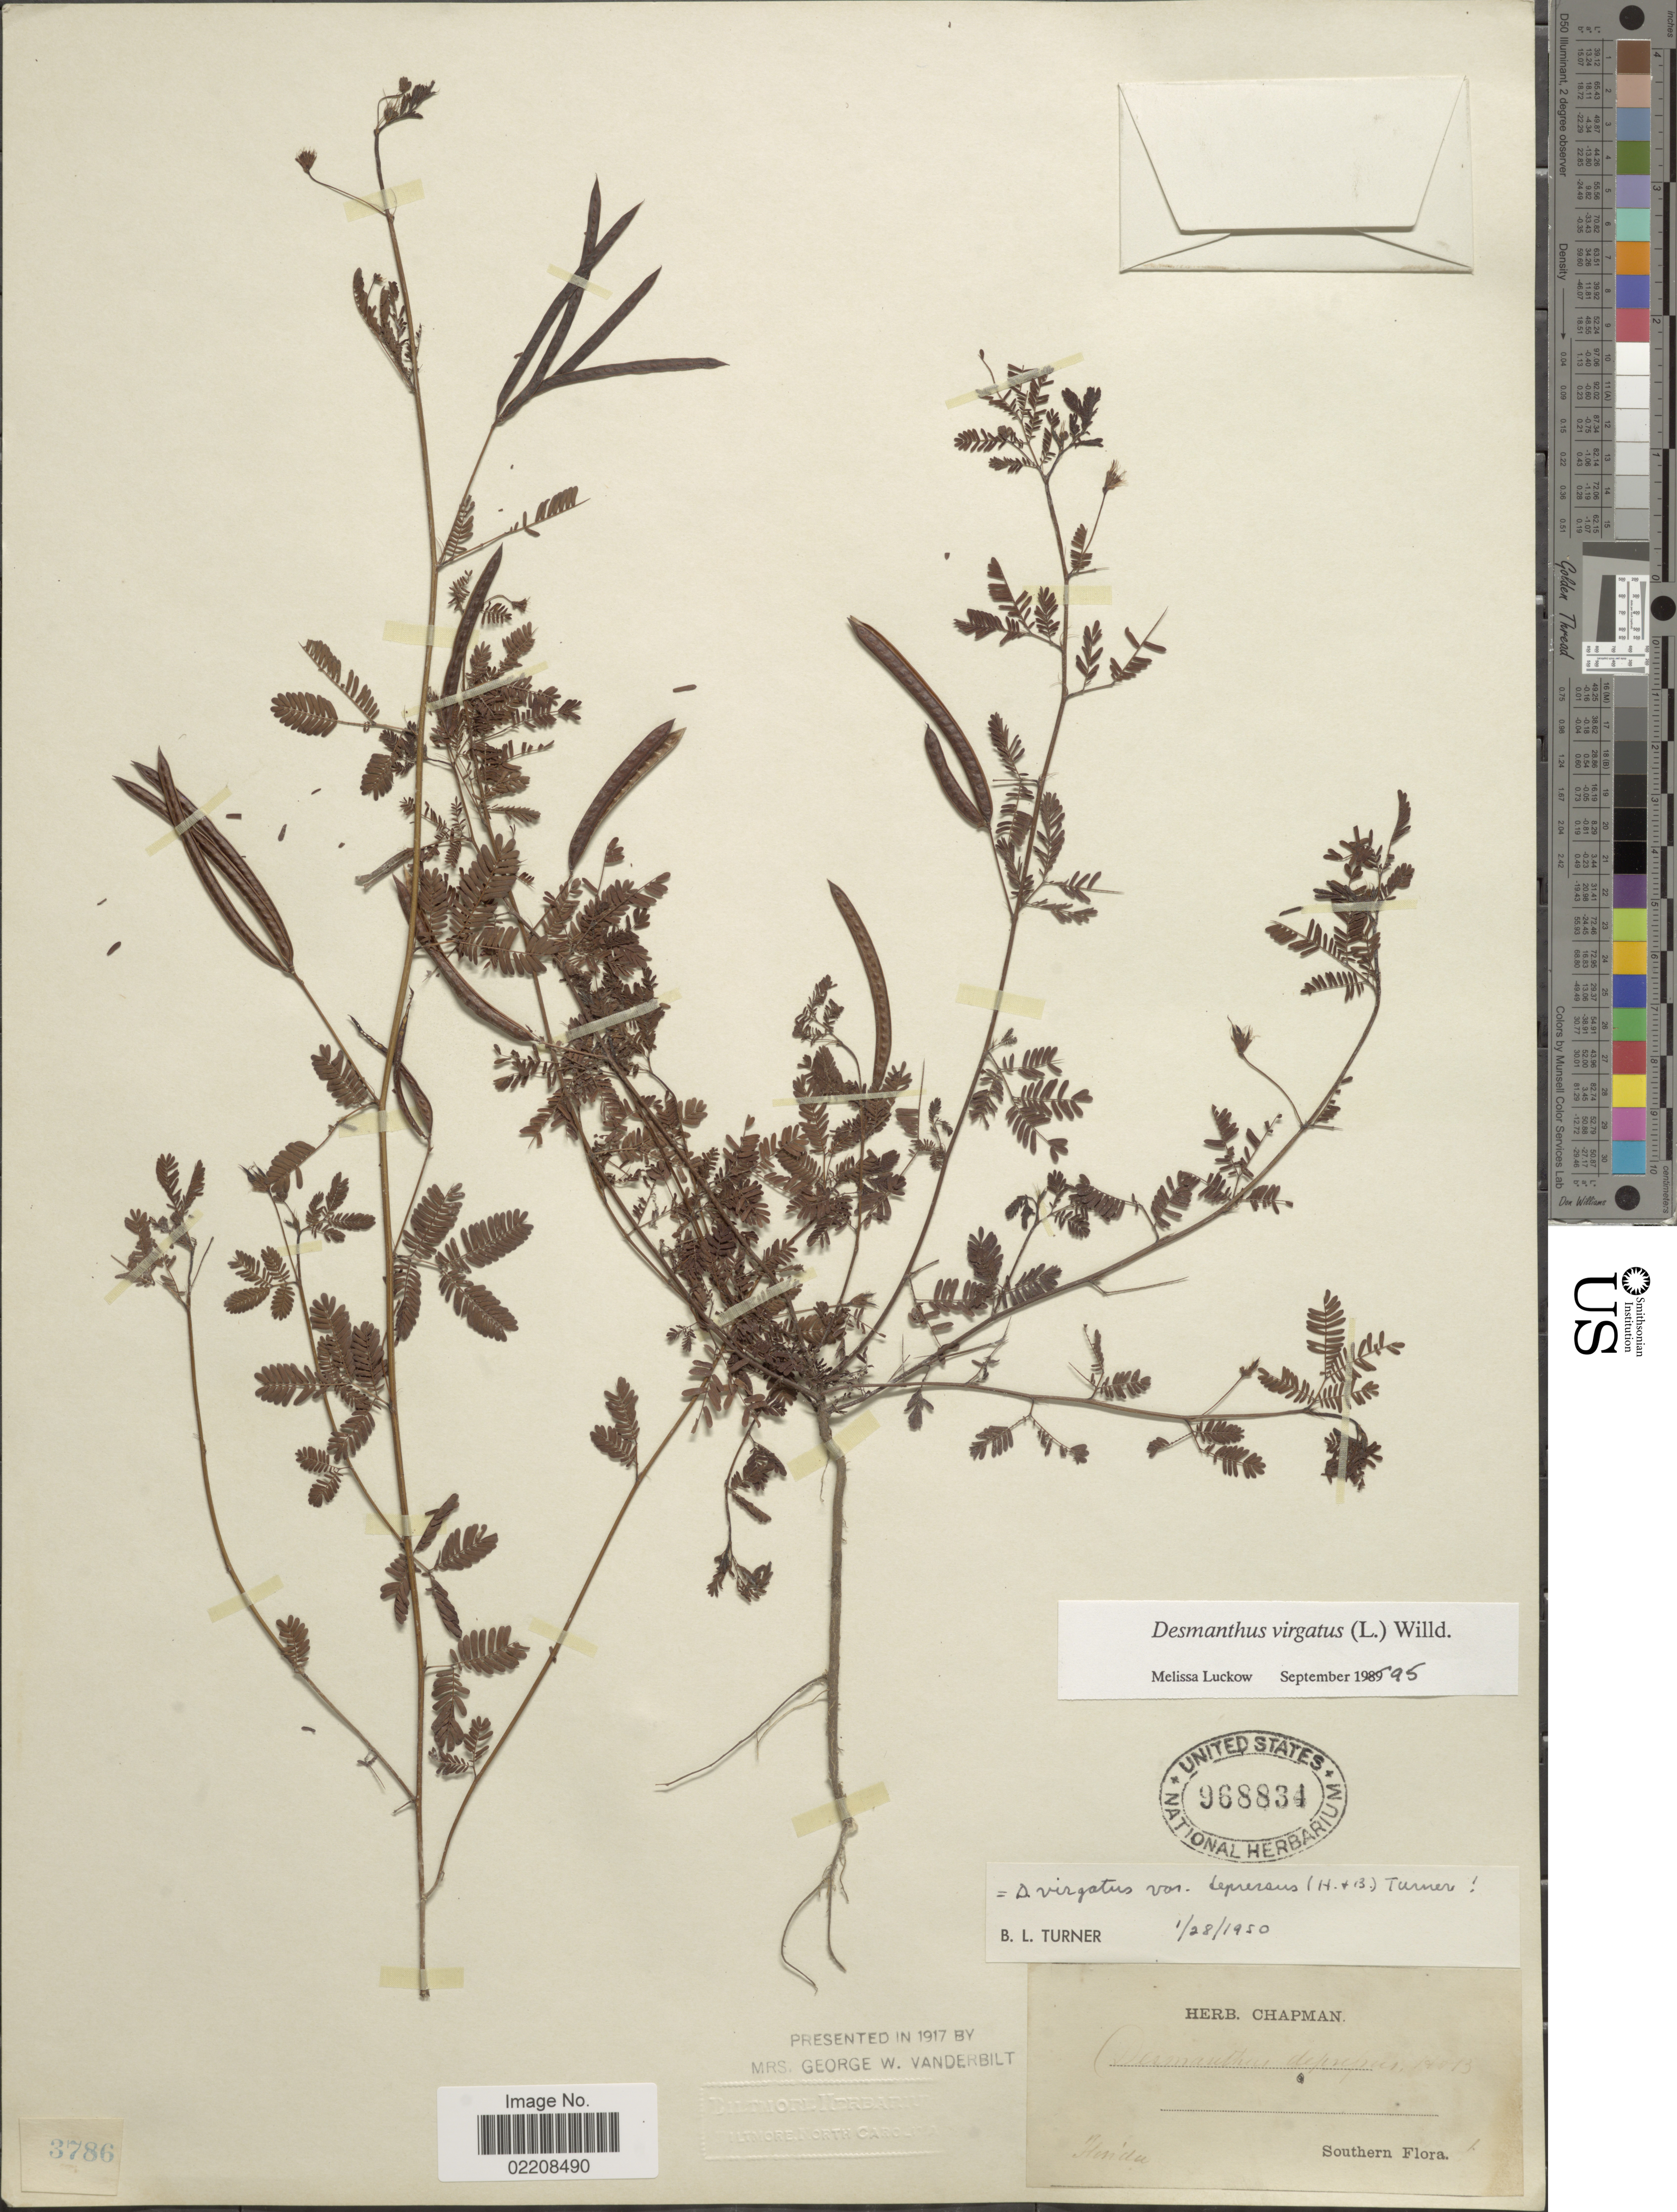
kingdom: Plantae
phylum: Tracheophyta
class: Magnoliopsida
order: Fabales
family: Fabaceae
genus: Desmanthus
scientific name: Desmanthus virgatus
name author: (L.) Willd.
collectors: ex herb. Chapman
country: United States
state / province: Florida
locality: Florida, Southern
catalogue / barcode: US 968834